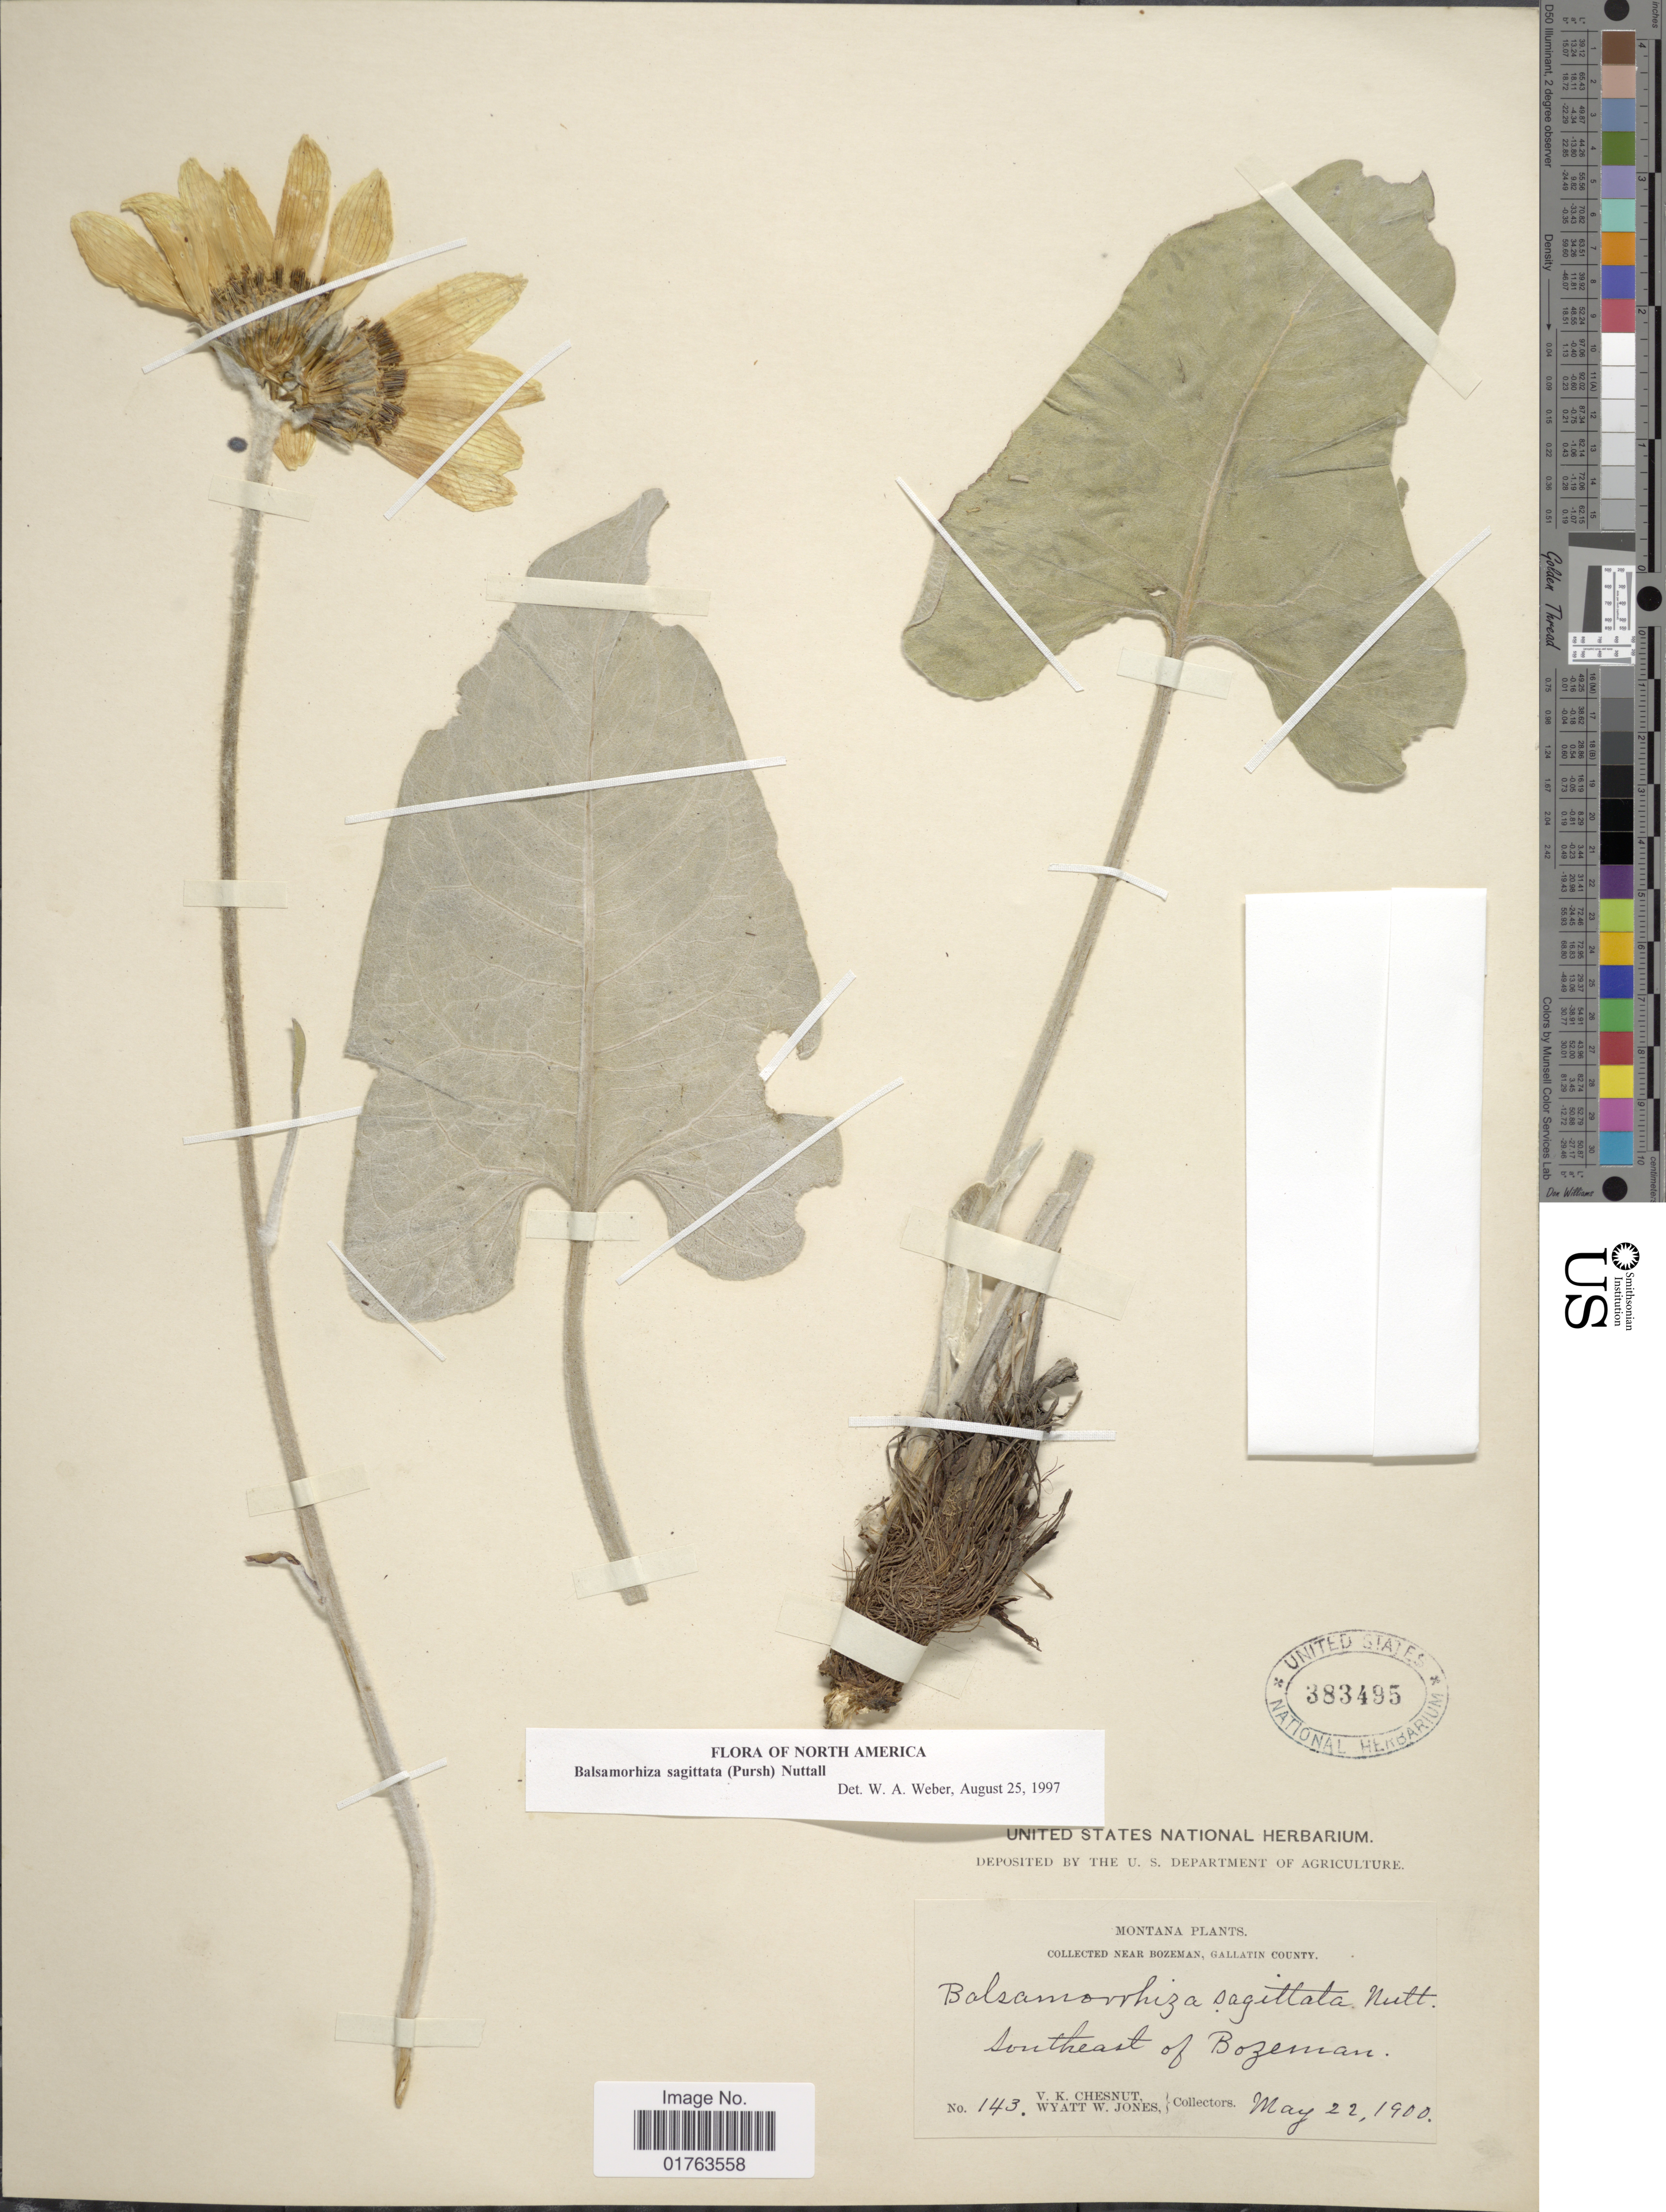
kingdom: Plantae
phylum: Tracheophyta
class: Magnoliopsida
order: Asterales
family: Asteraceae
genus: Balsamorhiza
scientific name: Balsamorhiza sagittata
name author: (Pursh) Nutt.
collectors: V. Chesnut & W. W. Jones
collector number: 143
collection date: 1900-05-22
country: United States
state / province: Montana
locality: Near Bozeman, Gallatin County, Southeast of Bozeman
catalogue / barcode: US 383495